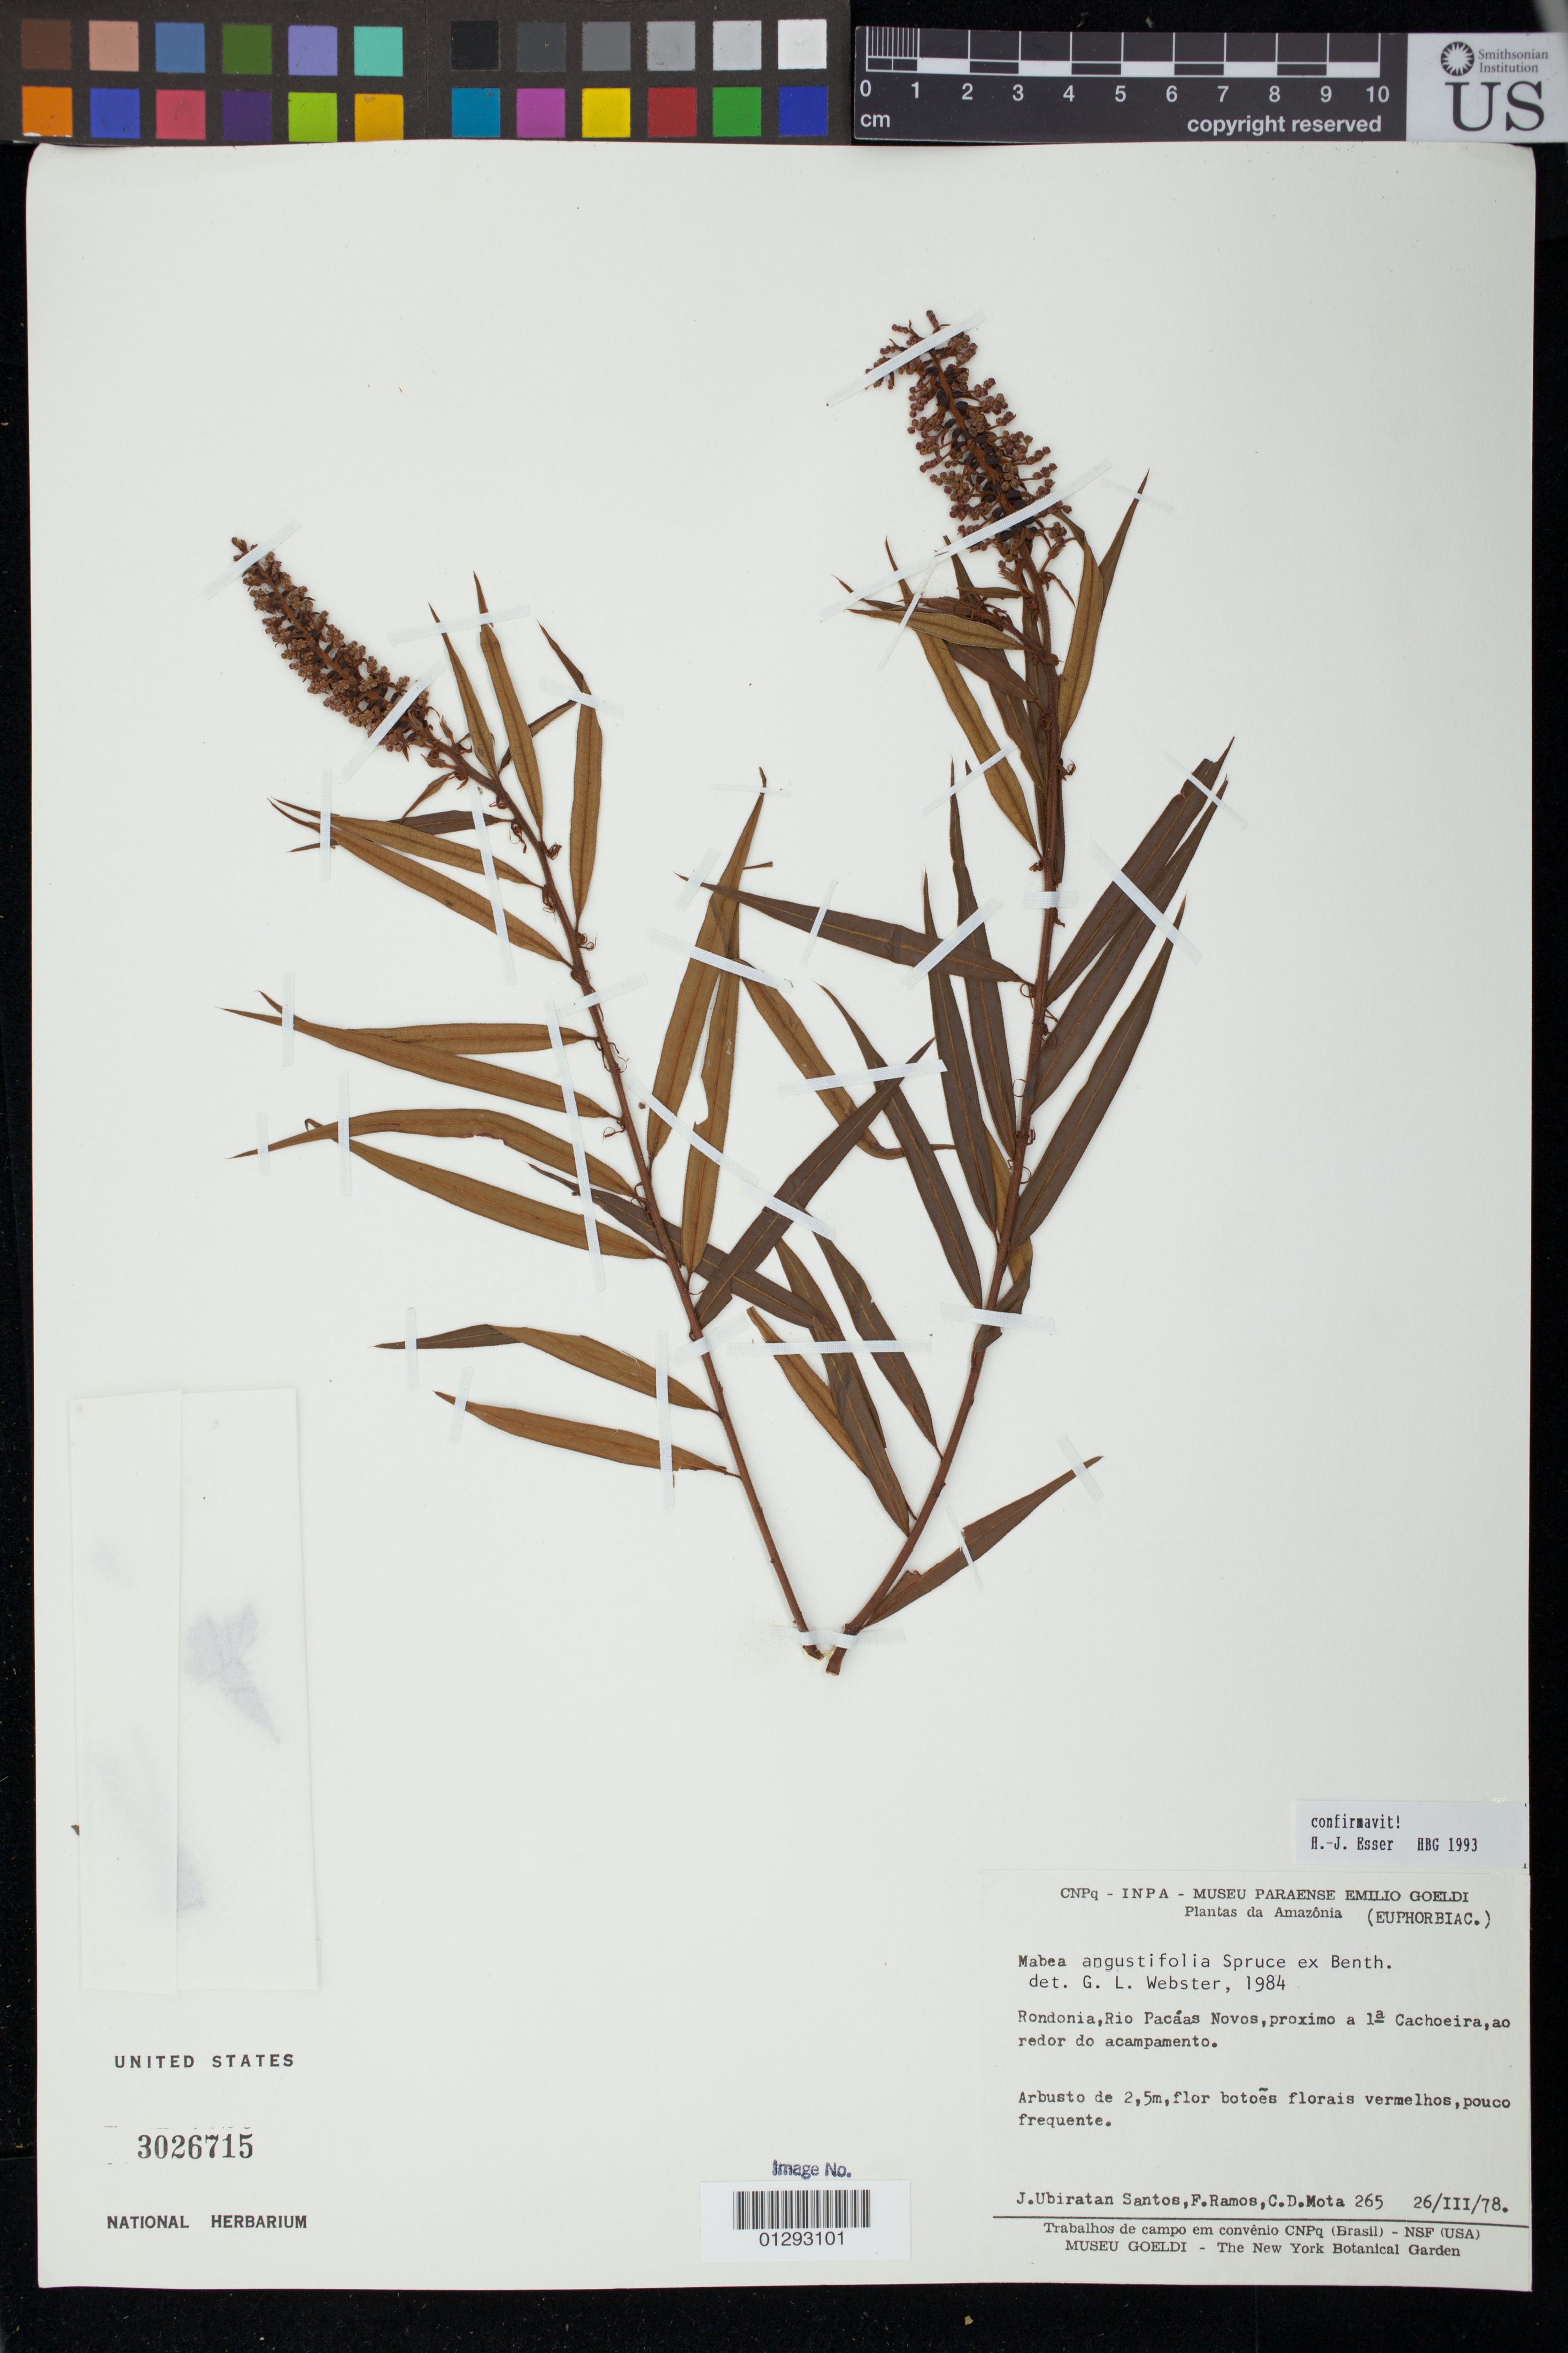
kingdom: Plantae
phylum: Tracheophyta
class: Magnoliopsida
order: Malpighiales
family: Euphorbiaceae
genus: Mabea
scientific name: Mabea angustifolia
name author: Spruce ex Benth.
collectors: J. Ubiratan Santos, F. Ramos & C. D. A. Mota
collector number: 265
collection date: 1978-03-26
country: Brazil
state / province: Rondonia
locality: Rio Pacaas Novos, proximo a 1a Cachoeria, ao redore do acampamento.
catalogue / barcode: US 3026715